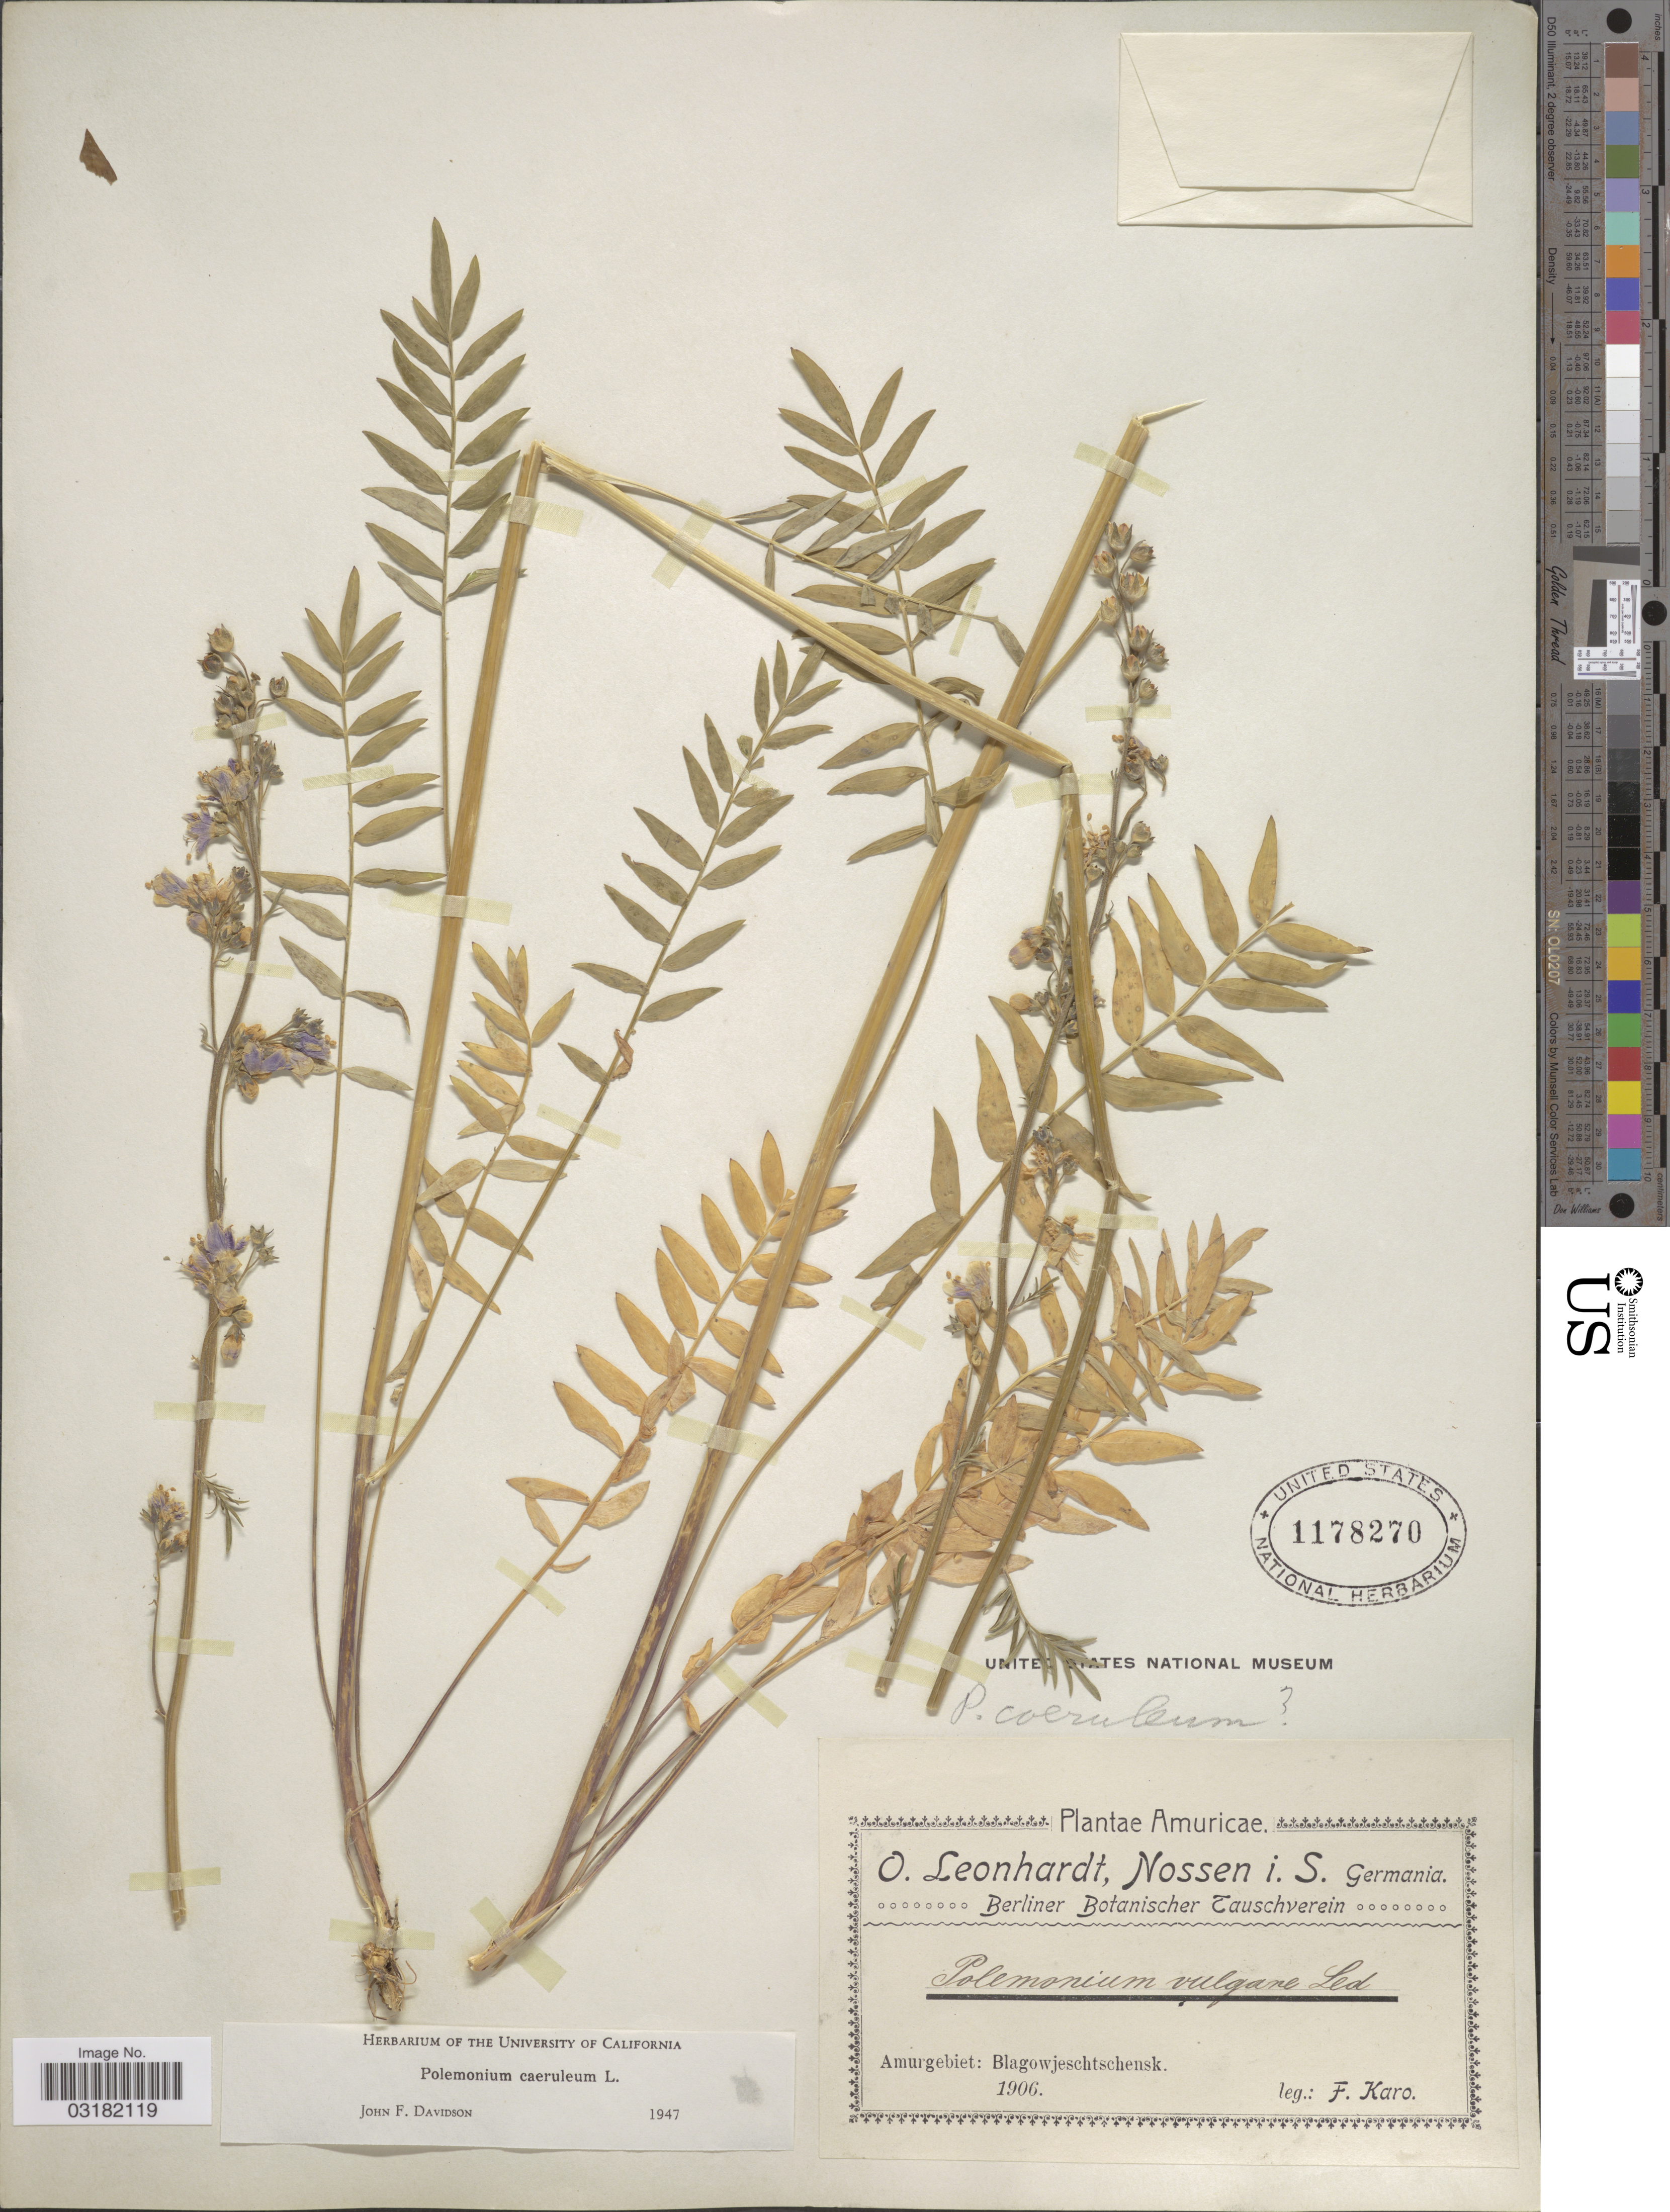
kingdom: Plantae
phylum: Tracheophyta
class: Magnoliopsida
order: Ericales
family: Polemoniaceae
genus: Polemonium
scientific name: Polemonium caeruleum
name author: L.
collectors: F. Karo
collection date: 1906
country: Russian Federation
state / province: Amur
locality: Amurgebiet: Blagowjeschtschensk.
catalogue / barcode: US 1178270